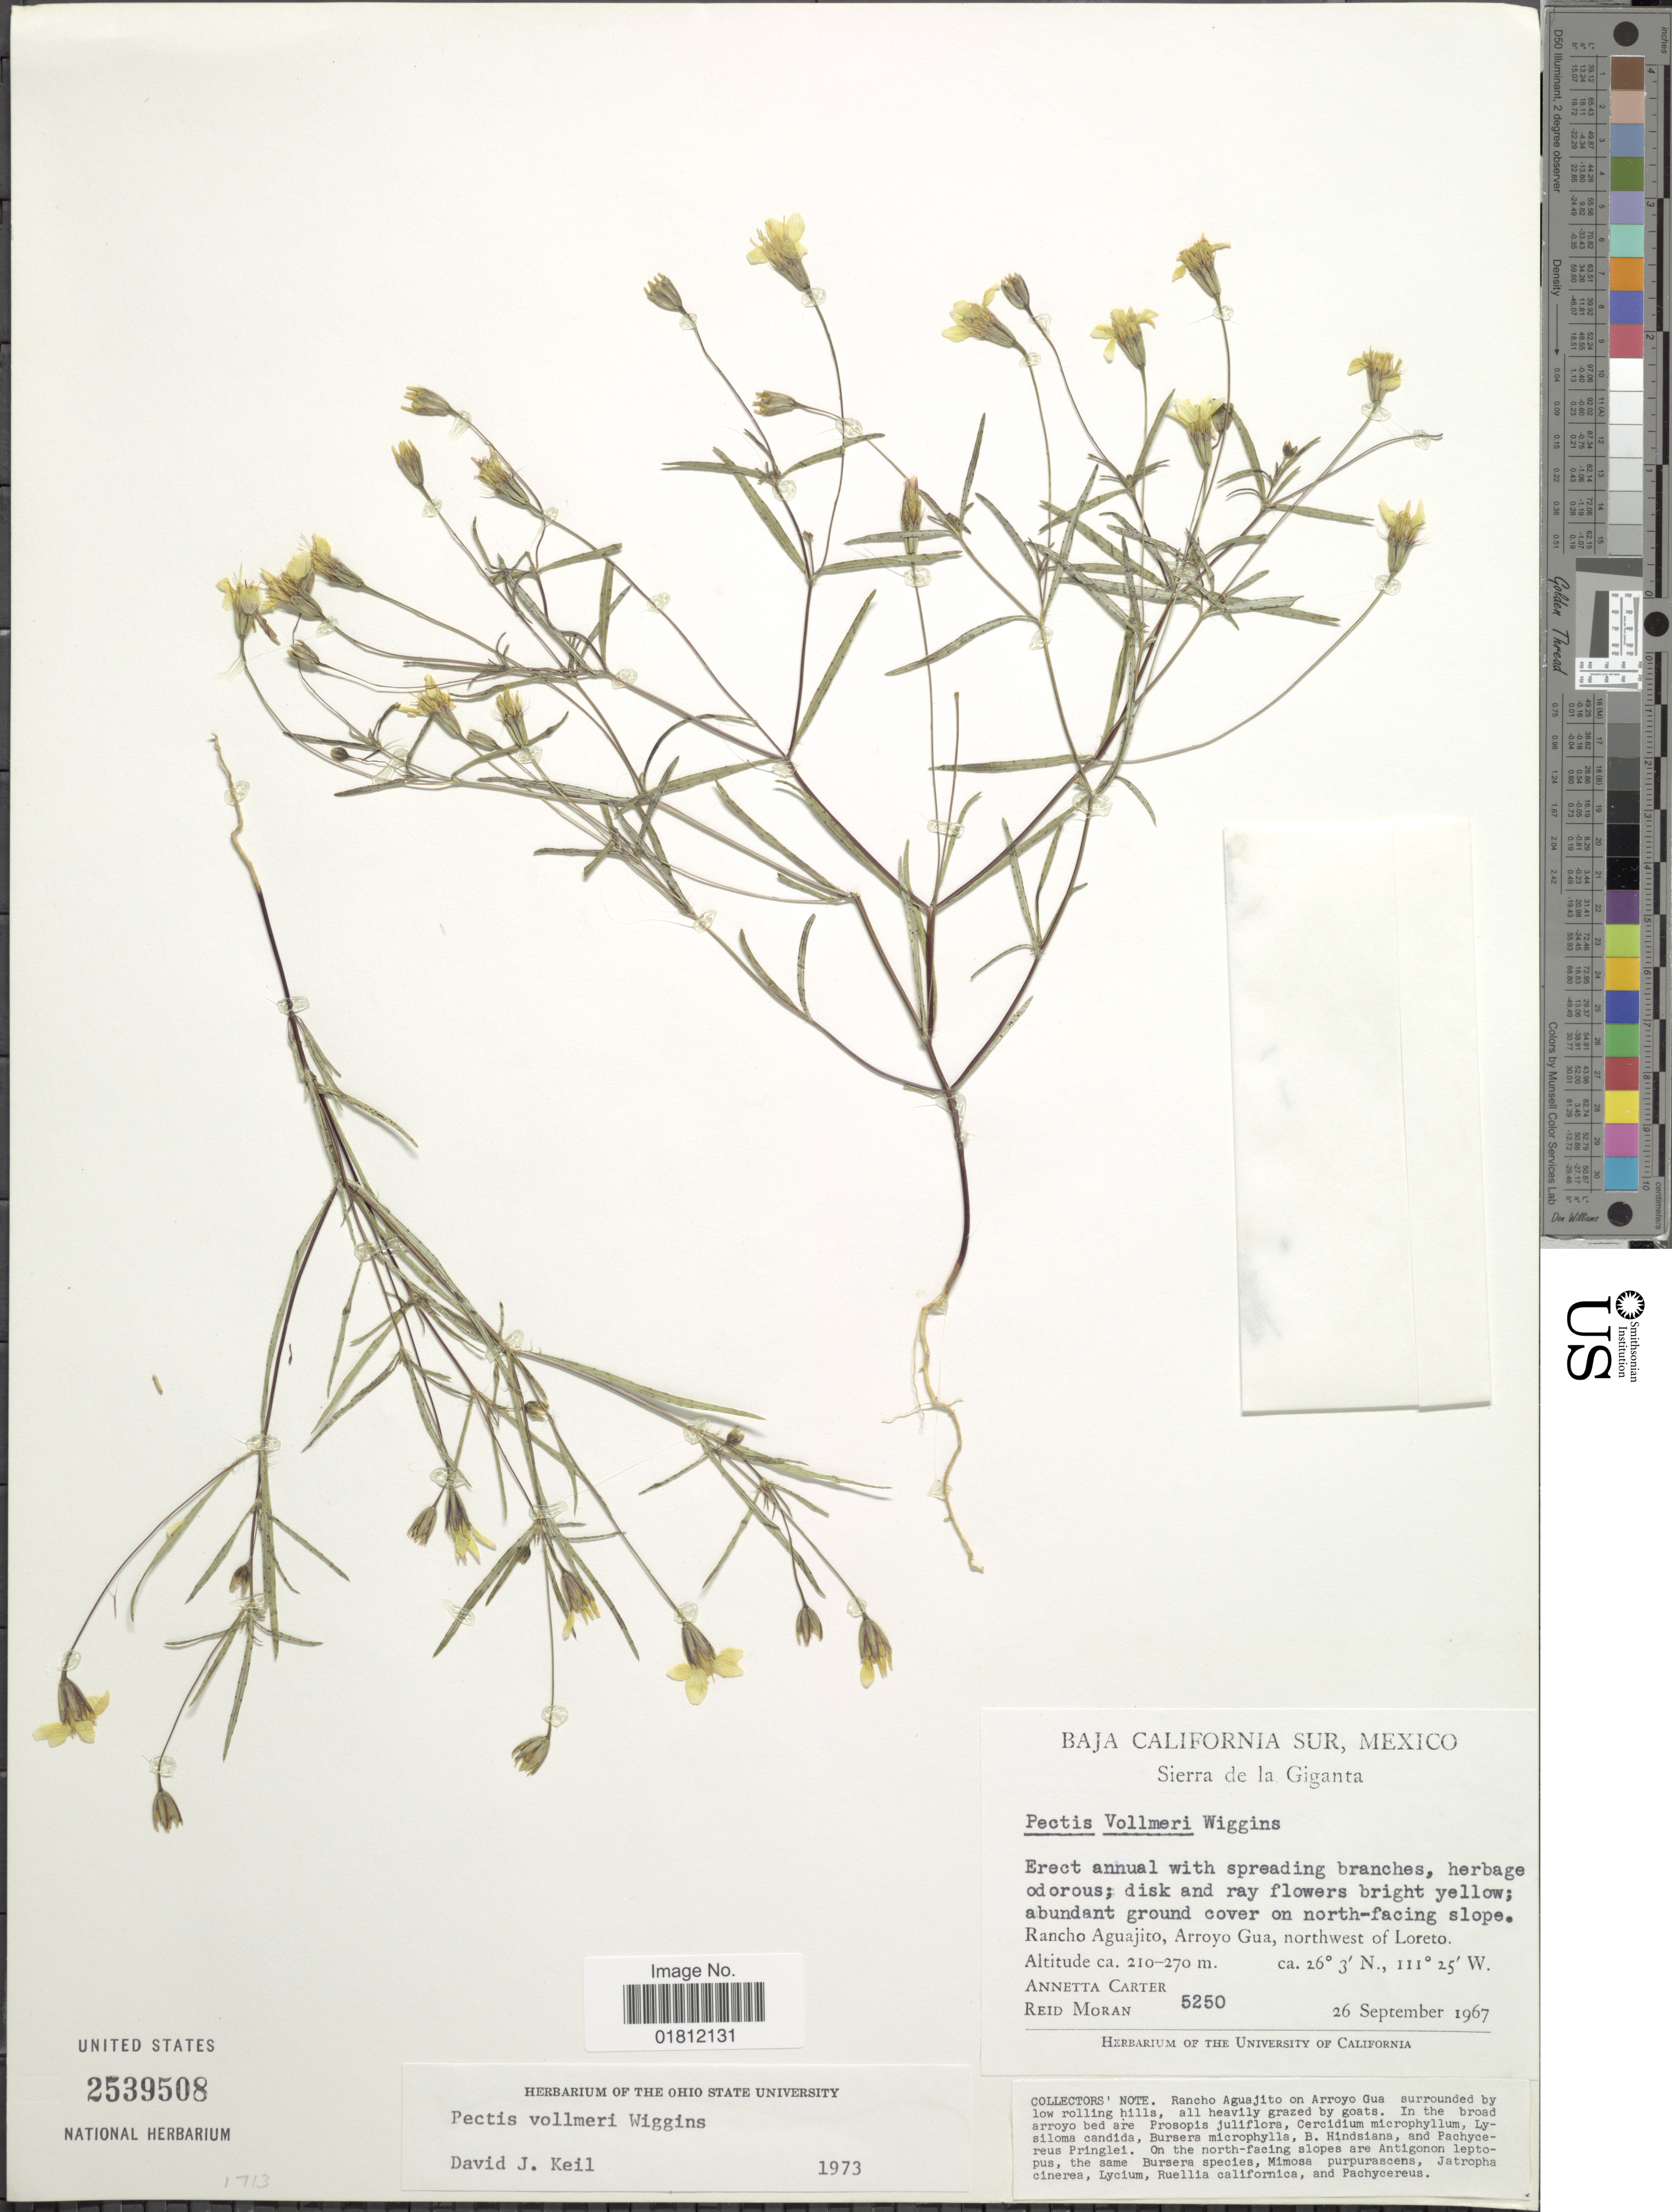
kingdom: Plantae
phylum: Tracheophyta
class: Magnoliopsida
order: Asterales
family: Asteraceae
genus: Pectis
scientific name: Pectis vollmeri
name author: Wiggins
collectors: A. Carter & R. V. Moran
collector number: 5250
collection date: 1967-09-26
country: Mexico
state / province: Baja California Sur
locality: Baja California Sur, Mexico. Sierra de la Giganta. Abundant ground cover on north-facing slope. Rancho Aguajito, Arroyo Gua,northwest of Loreto.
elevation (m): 210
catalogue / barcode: US 2539508